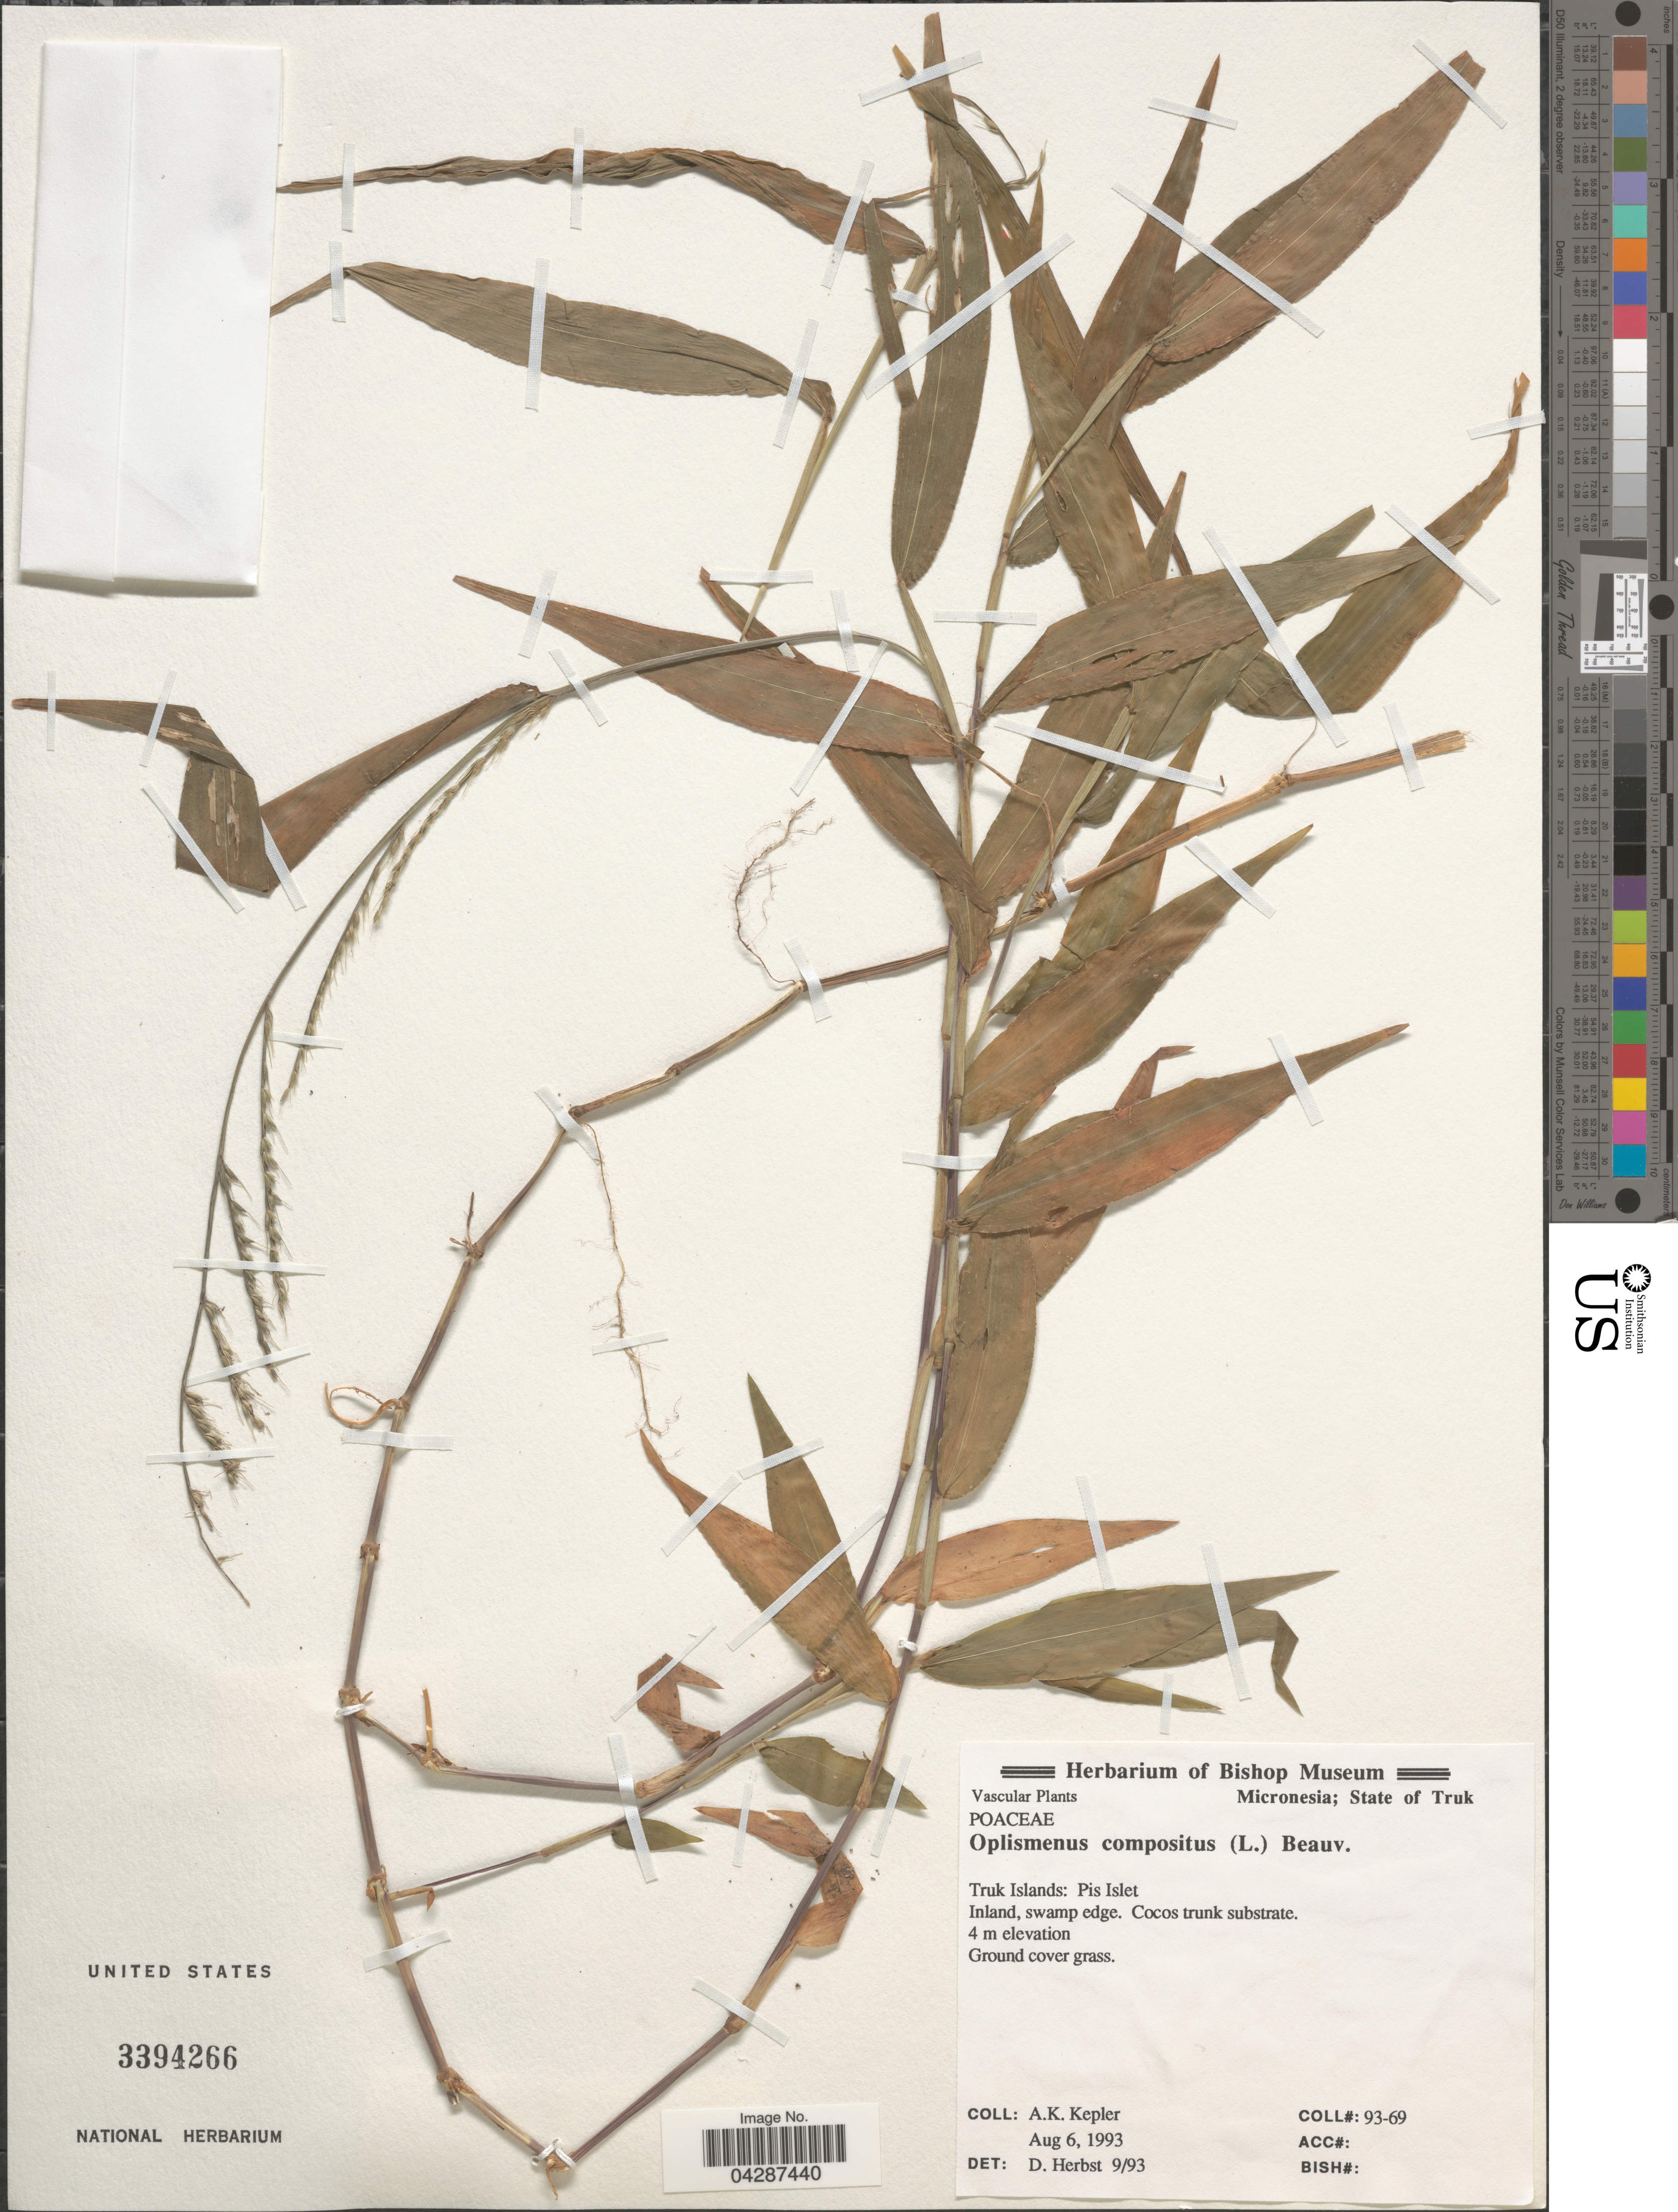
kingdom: Plantae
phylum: Tracheophyta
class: Liliopsida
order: Poales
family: Poaceae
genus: Oplismenus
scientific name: Oplismenus compositus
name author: (L.) P. Beauv.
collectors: A. K. Kepler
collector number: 93-69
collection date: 1993-08-06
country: Micronesia, Federated States of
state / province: Truk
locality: Micronesia; State of Truk. Truk Islands: Pis Islet. Inland, swamp edge.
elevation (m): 4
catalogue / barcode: US 3394266